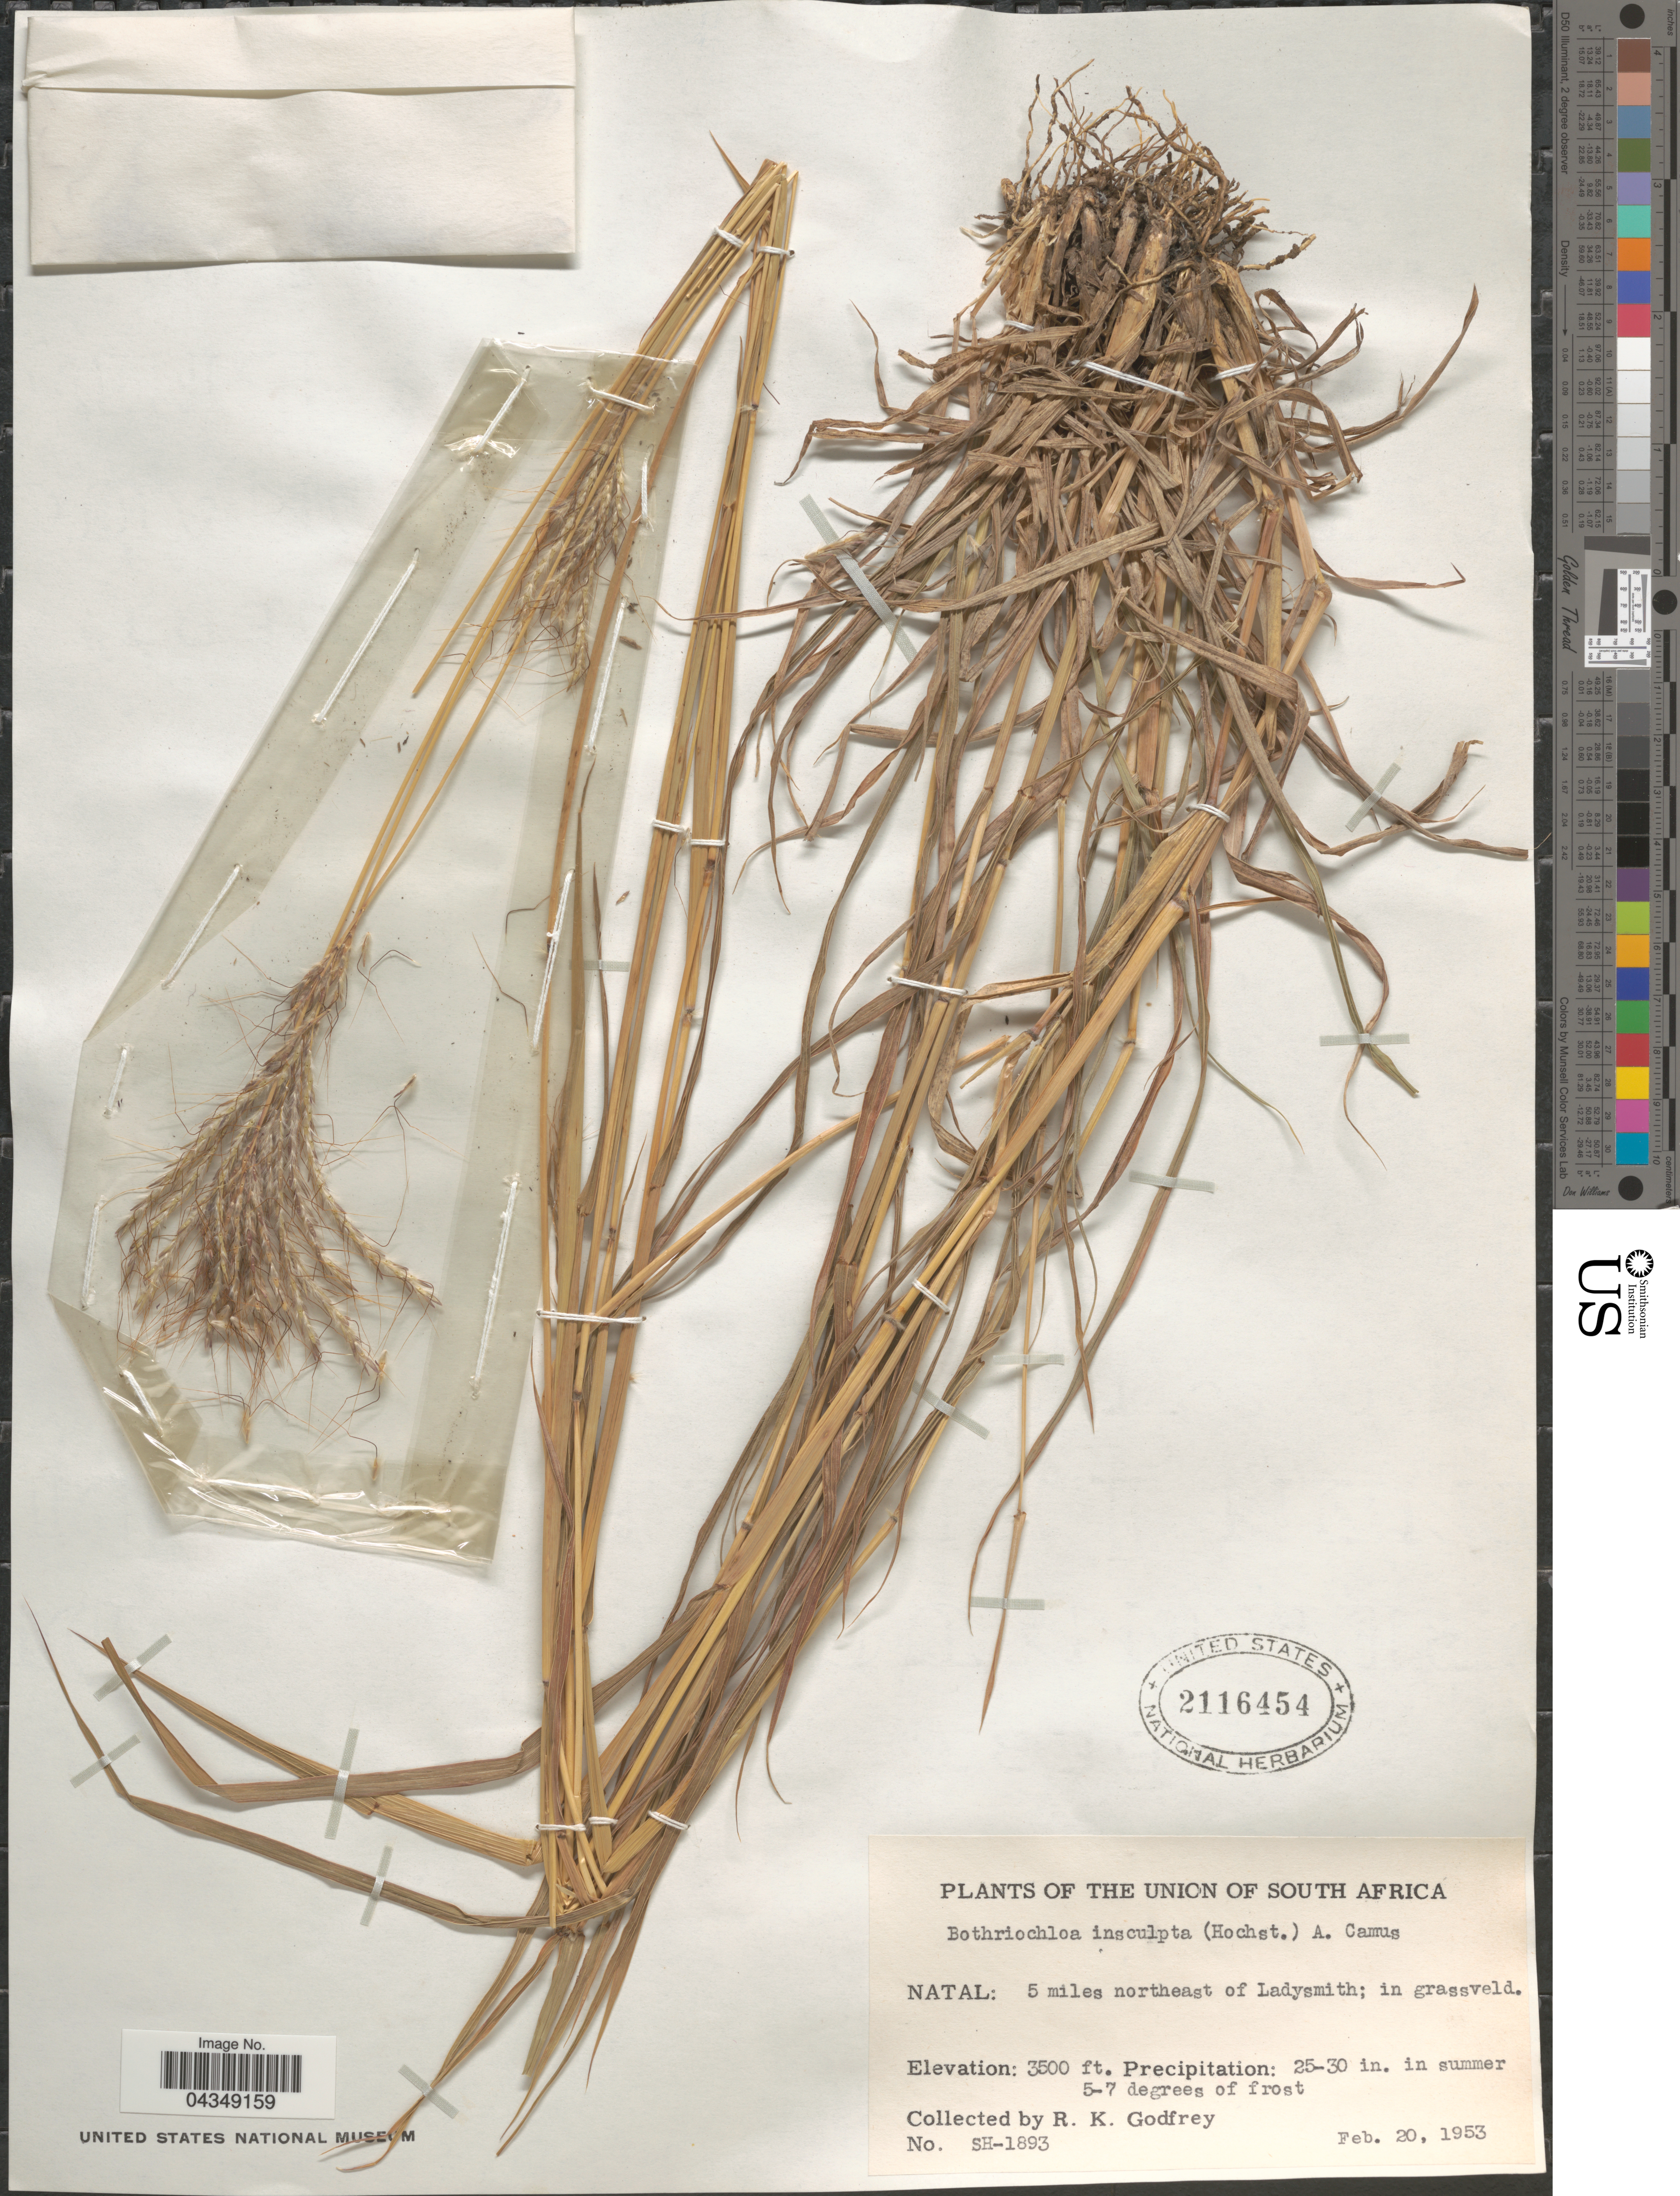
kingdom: Plantae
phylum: Tracheophyta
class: Liliopsida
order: Poales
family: Poaceae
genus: Bothriochloa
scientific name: Bothriochloa insculpta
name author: (Hochst. ex A. Rich.) A. Camus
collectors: R. K. Godfrey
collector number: SH-1893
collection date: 1953-02-20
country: South Africa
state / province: KwaZulu-Natal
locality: The Union of South Africa. Natal: 5 miles northeast of Ladysmith.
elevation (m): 1067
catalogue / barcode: US 2116454